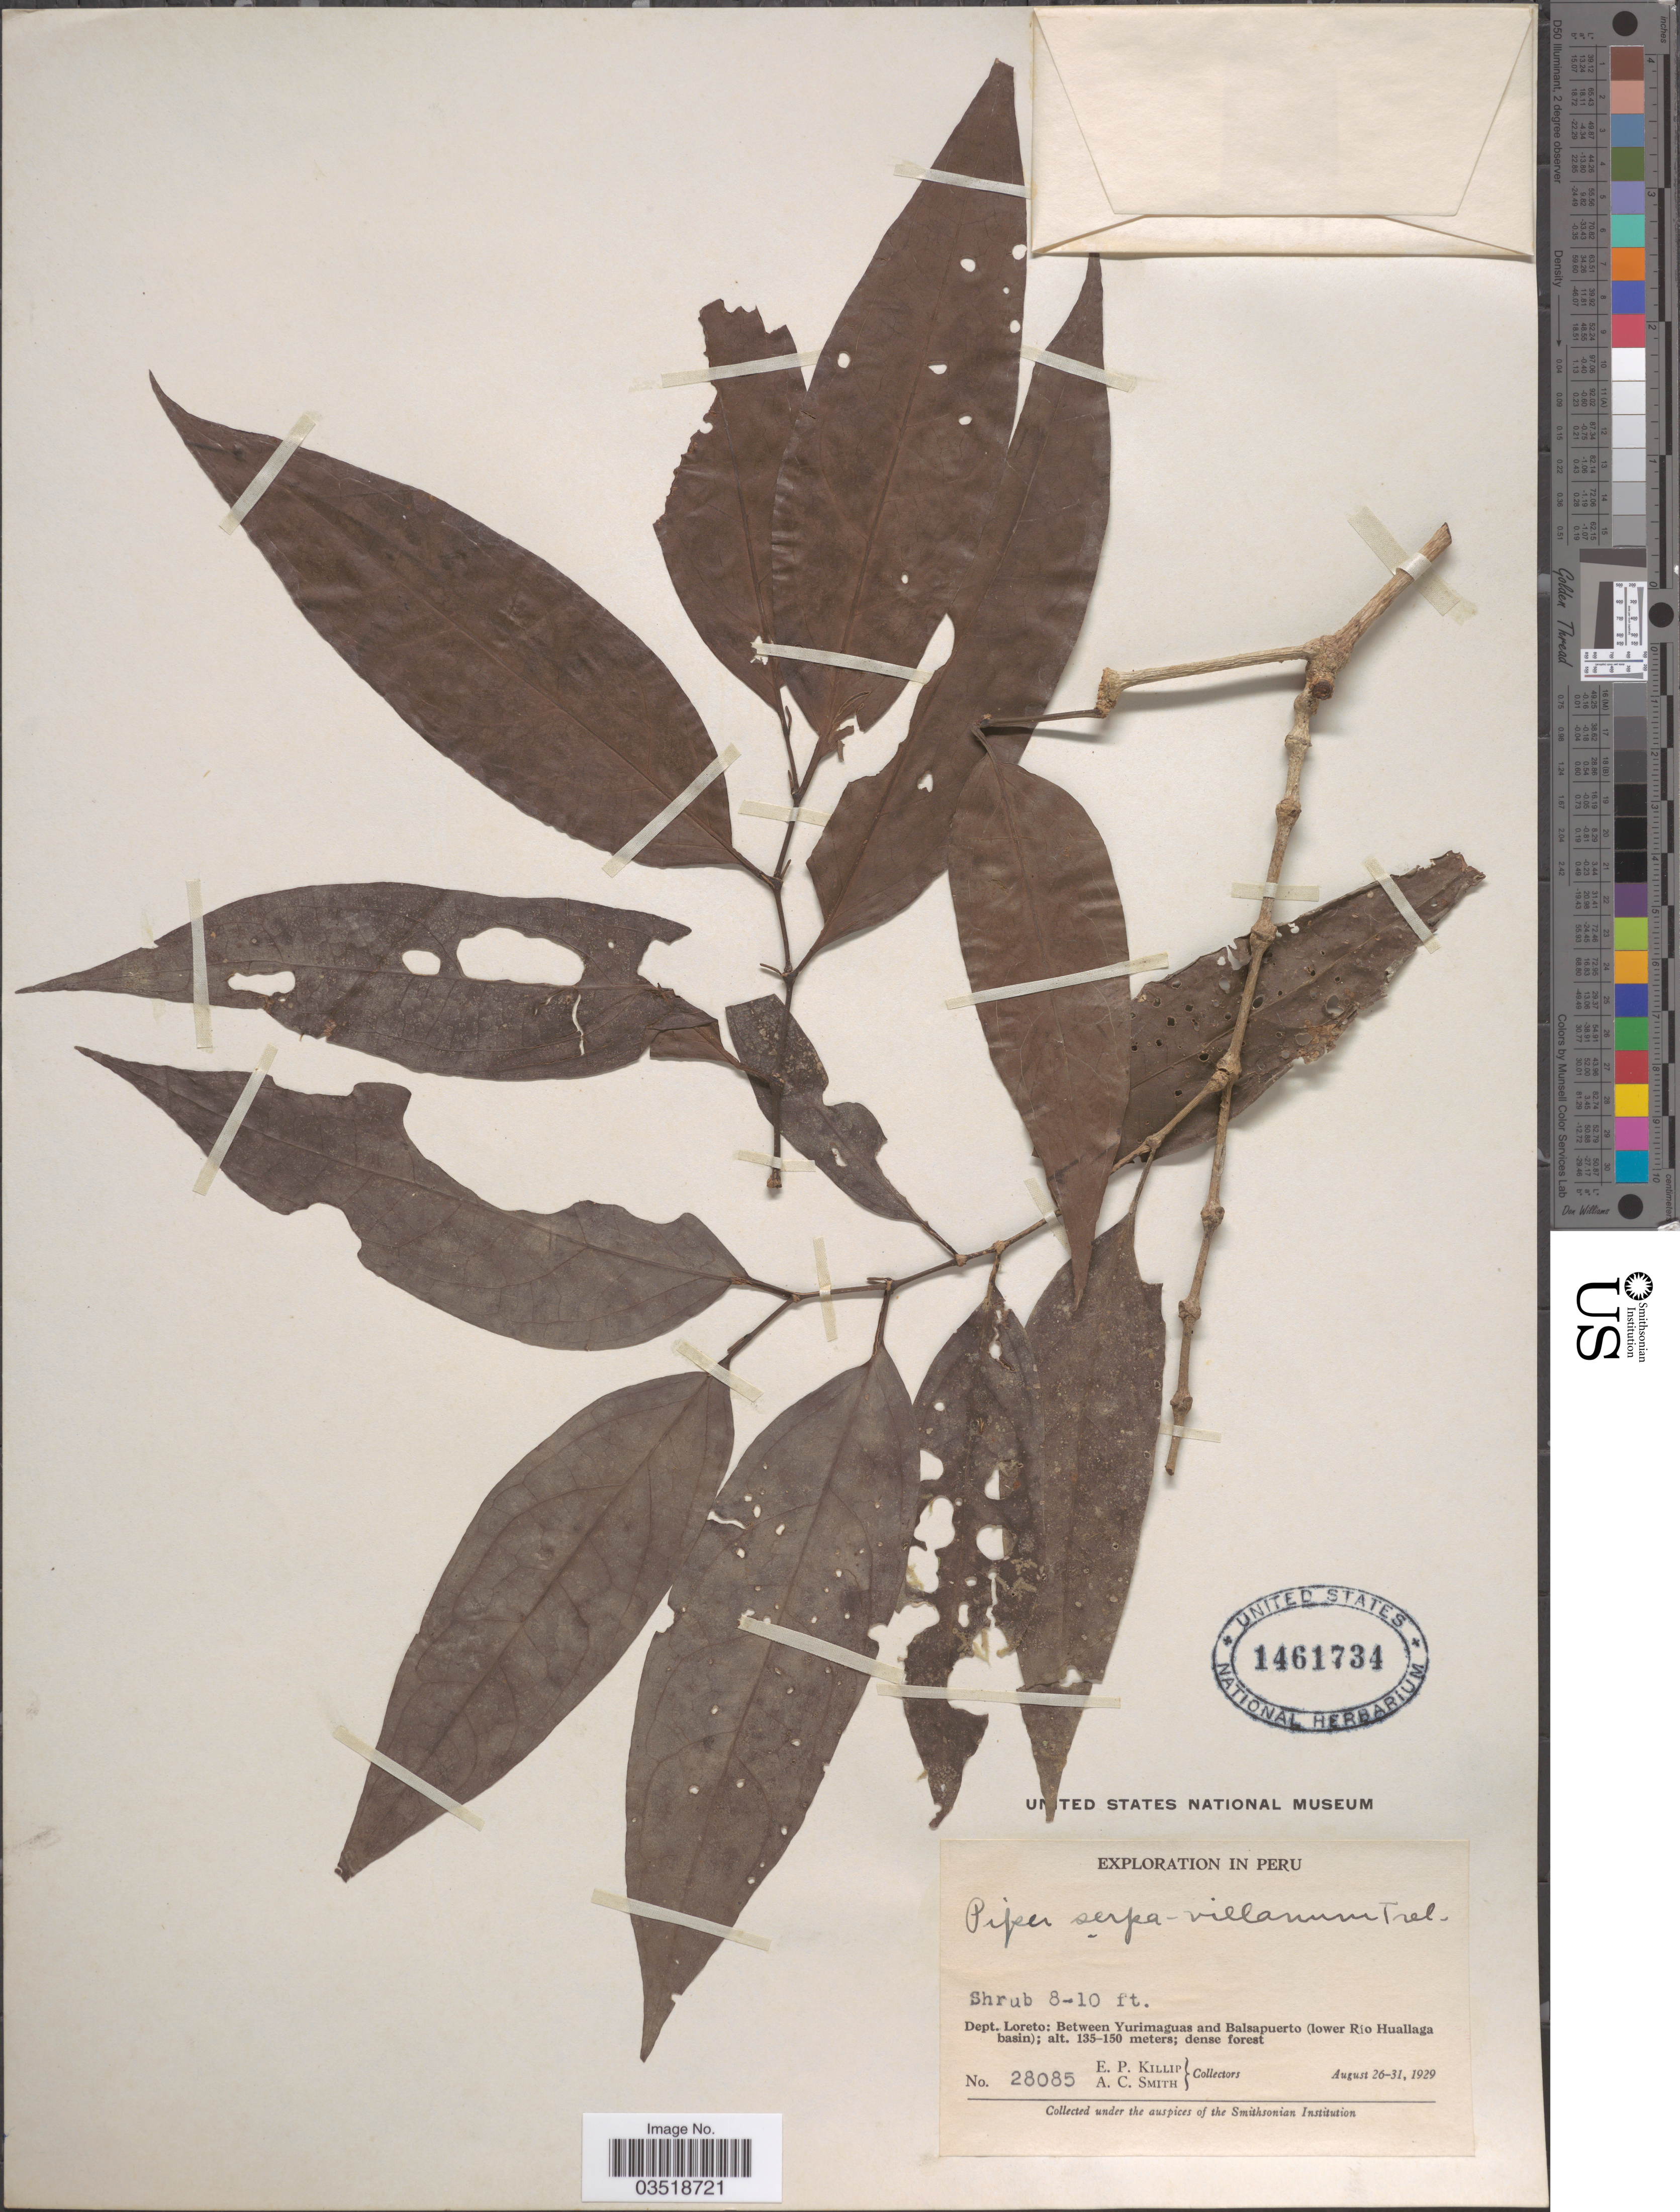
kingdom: Plantae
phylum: Tracheophyta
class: Magnoliopsida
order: Piperales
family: Piperaceae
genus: Piper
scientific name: Piper serpavillanum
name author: Trel.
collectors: E. P. Killip & A. C. Smith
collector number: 28085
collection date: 1929-08-26/1929-08-31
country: Peru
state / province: Loreto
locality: Dept. Loreto: Between Yurimaguas and Balsapuerto (lower Río Huallaga basin).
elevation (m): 135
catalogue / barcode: US 1461734